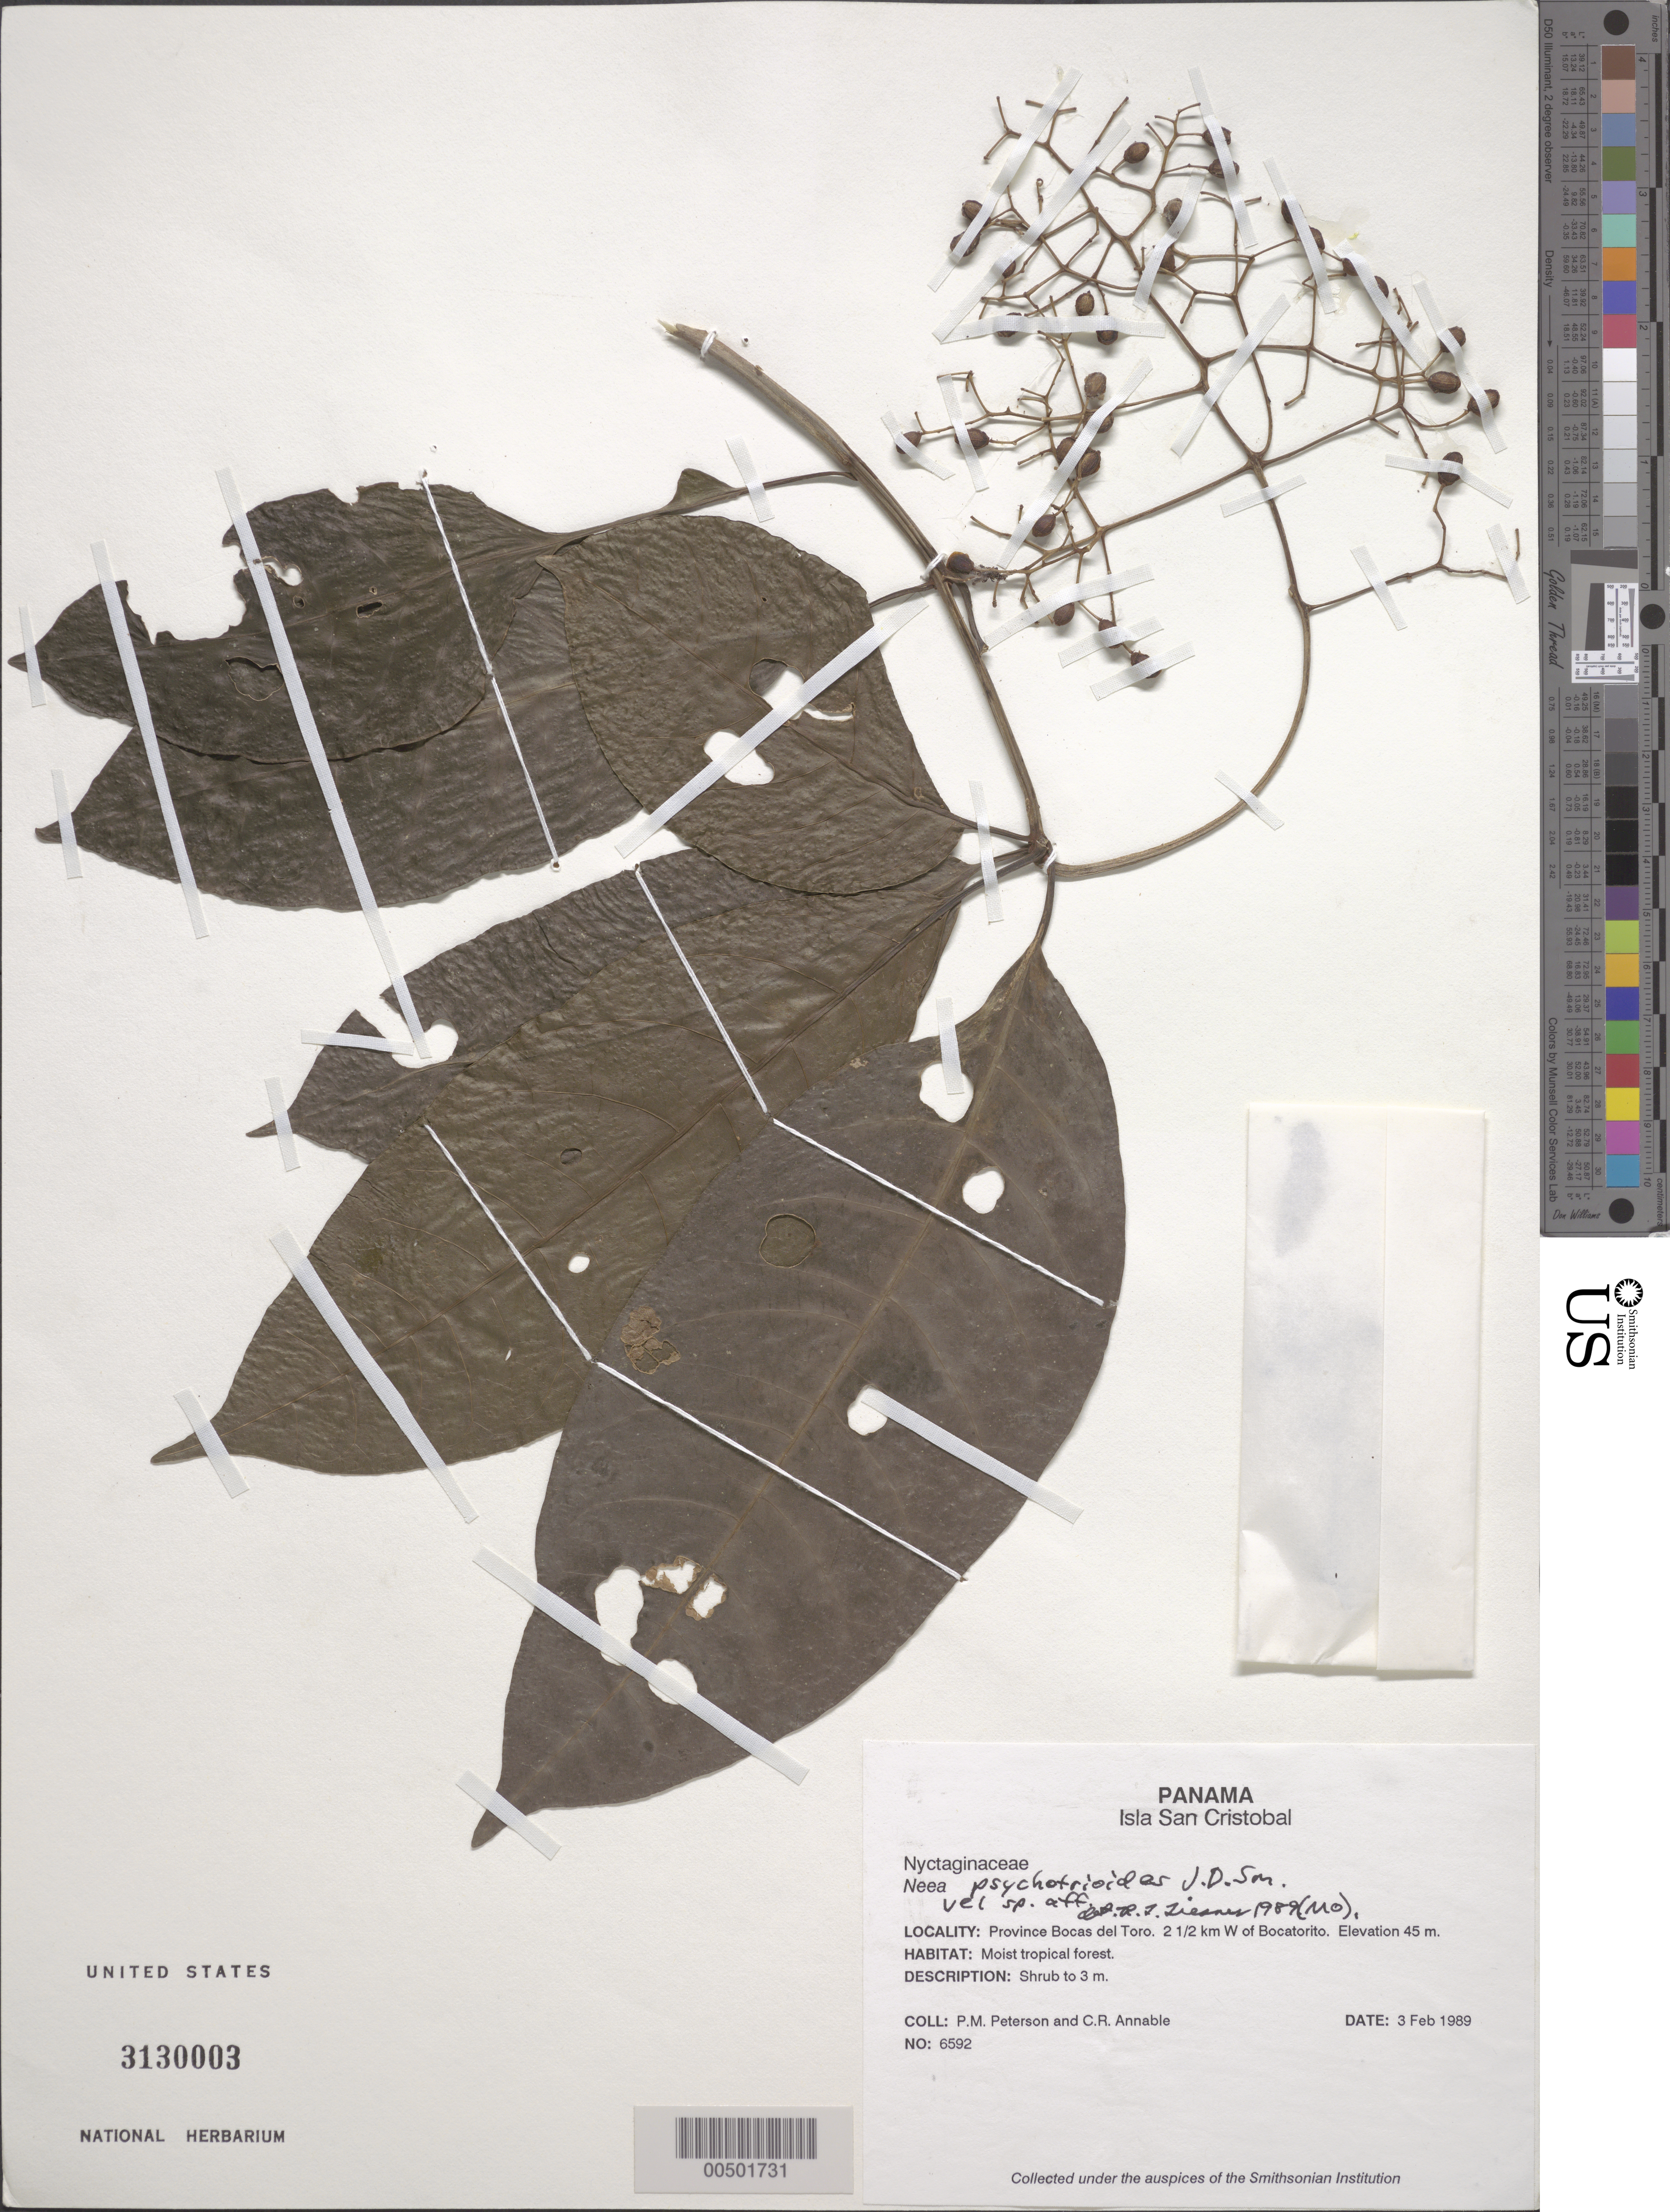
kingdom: Plantae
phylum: Tracheophyta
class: Magnoliopsida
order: Caryophyllales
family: Nyctaginaceae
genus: Neea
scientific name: Neea psychotrioides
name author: Donn. Sm.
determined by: Liesner, R. L.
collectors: P. M. Peterson & C. R. Annable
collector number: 06592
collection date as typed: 03 Feb 1989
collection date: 1989-02-03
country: Panama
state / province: Bocas del Toro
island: San Cristóbal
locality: Isla San Cristobal, 2 1/2 km W of BocaTorito.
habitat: Moist tropical forest.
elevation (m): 45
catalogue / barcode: US 3130003